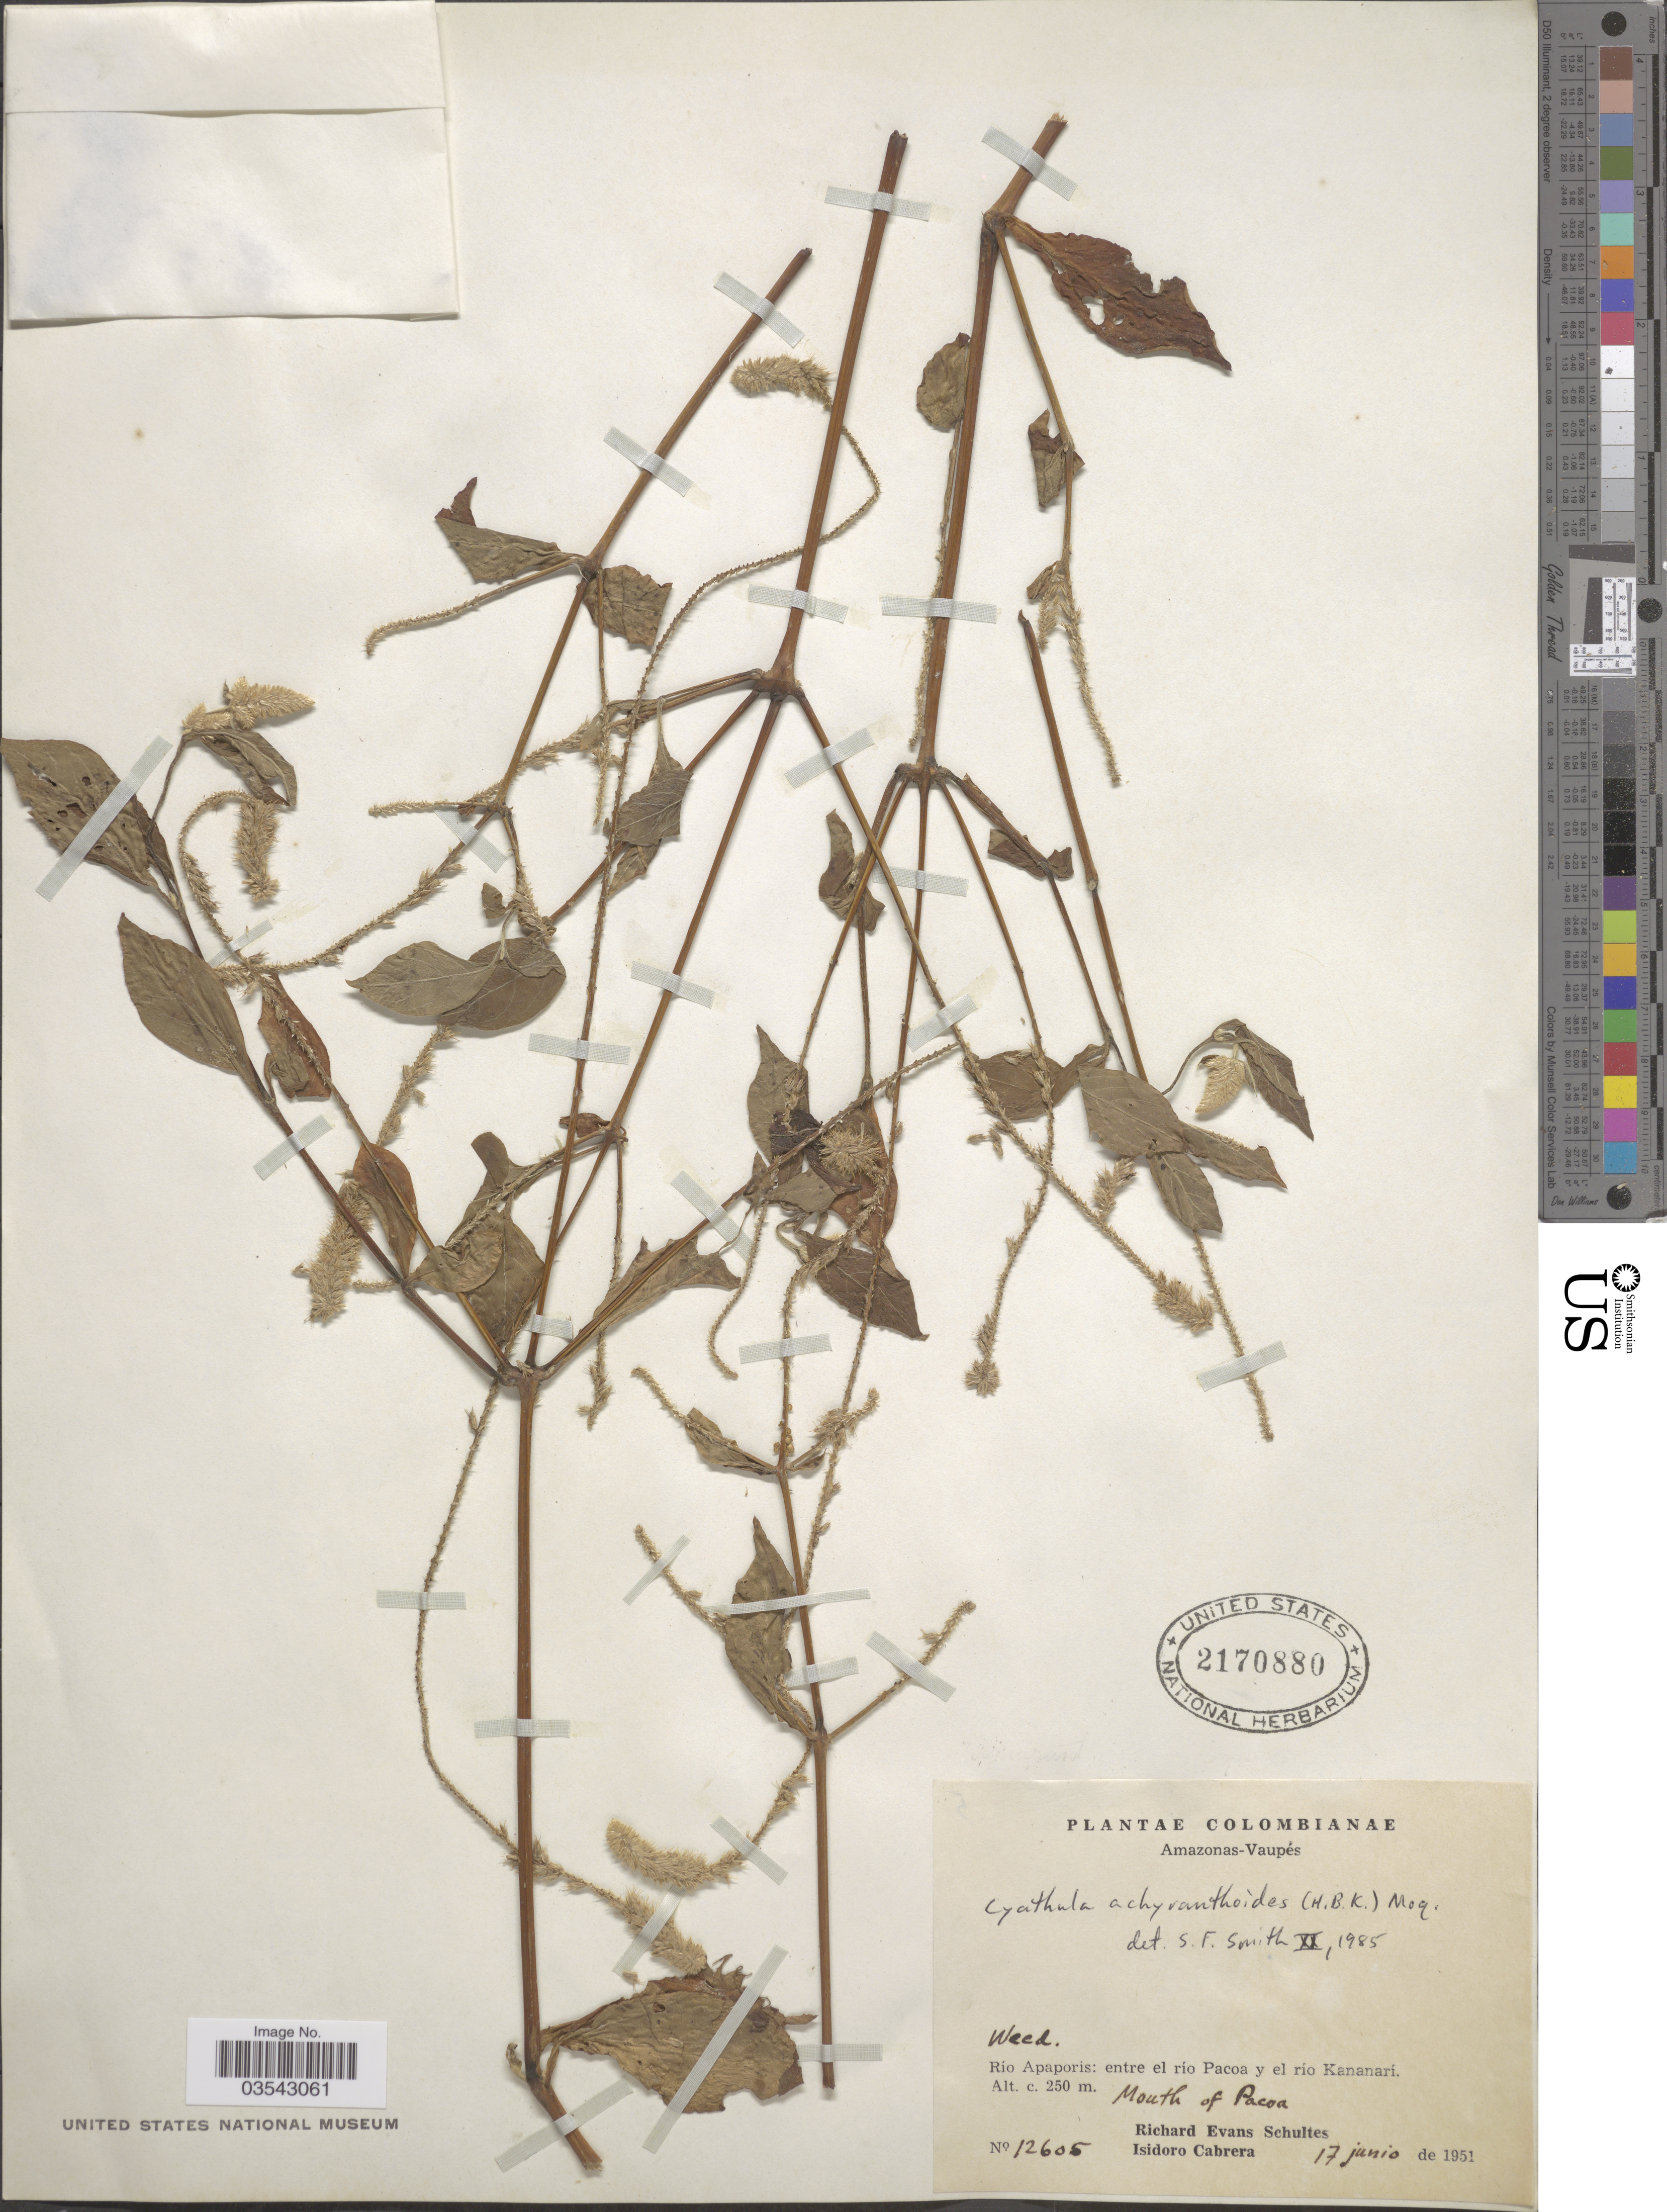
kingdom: Plantae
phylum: Tracheophyta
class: Magnoliopsida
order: Caryophyllales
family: Amaranthaceae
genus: Cyathula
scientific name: Cyathula achyranthoides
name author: (Kunth) Moq.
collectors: R. E. Schultes & I. Cabrera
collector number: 12605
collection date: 1951-06-17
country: Colombia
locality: Amazonas-Vaupés. Rio Apaporis: entre el río Pacoa y el rio Kananarí. Mouth of Pacoa.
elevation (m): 250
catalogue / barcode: US 2170880